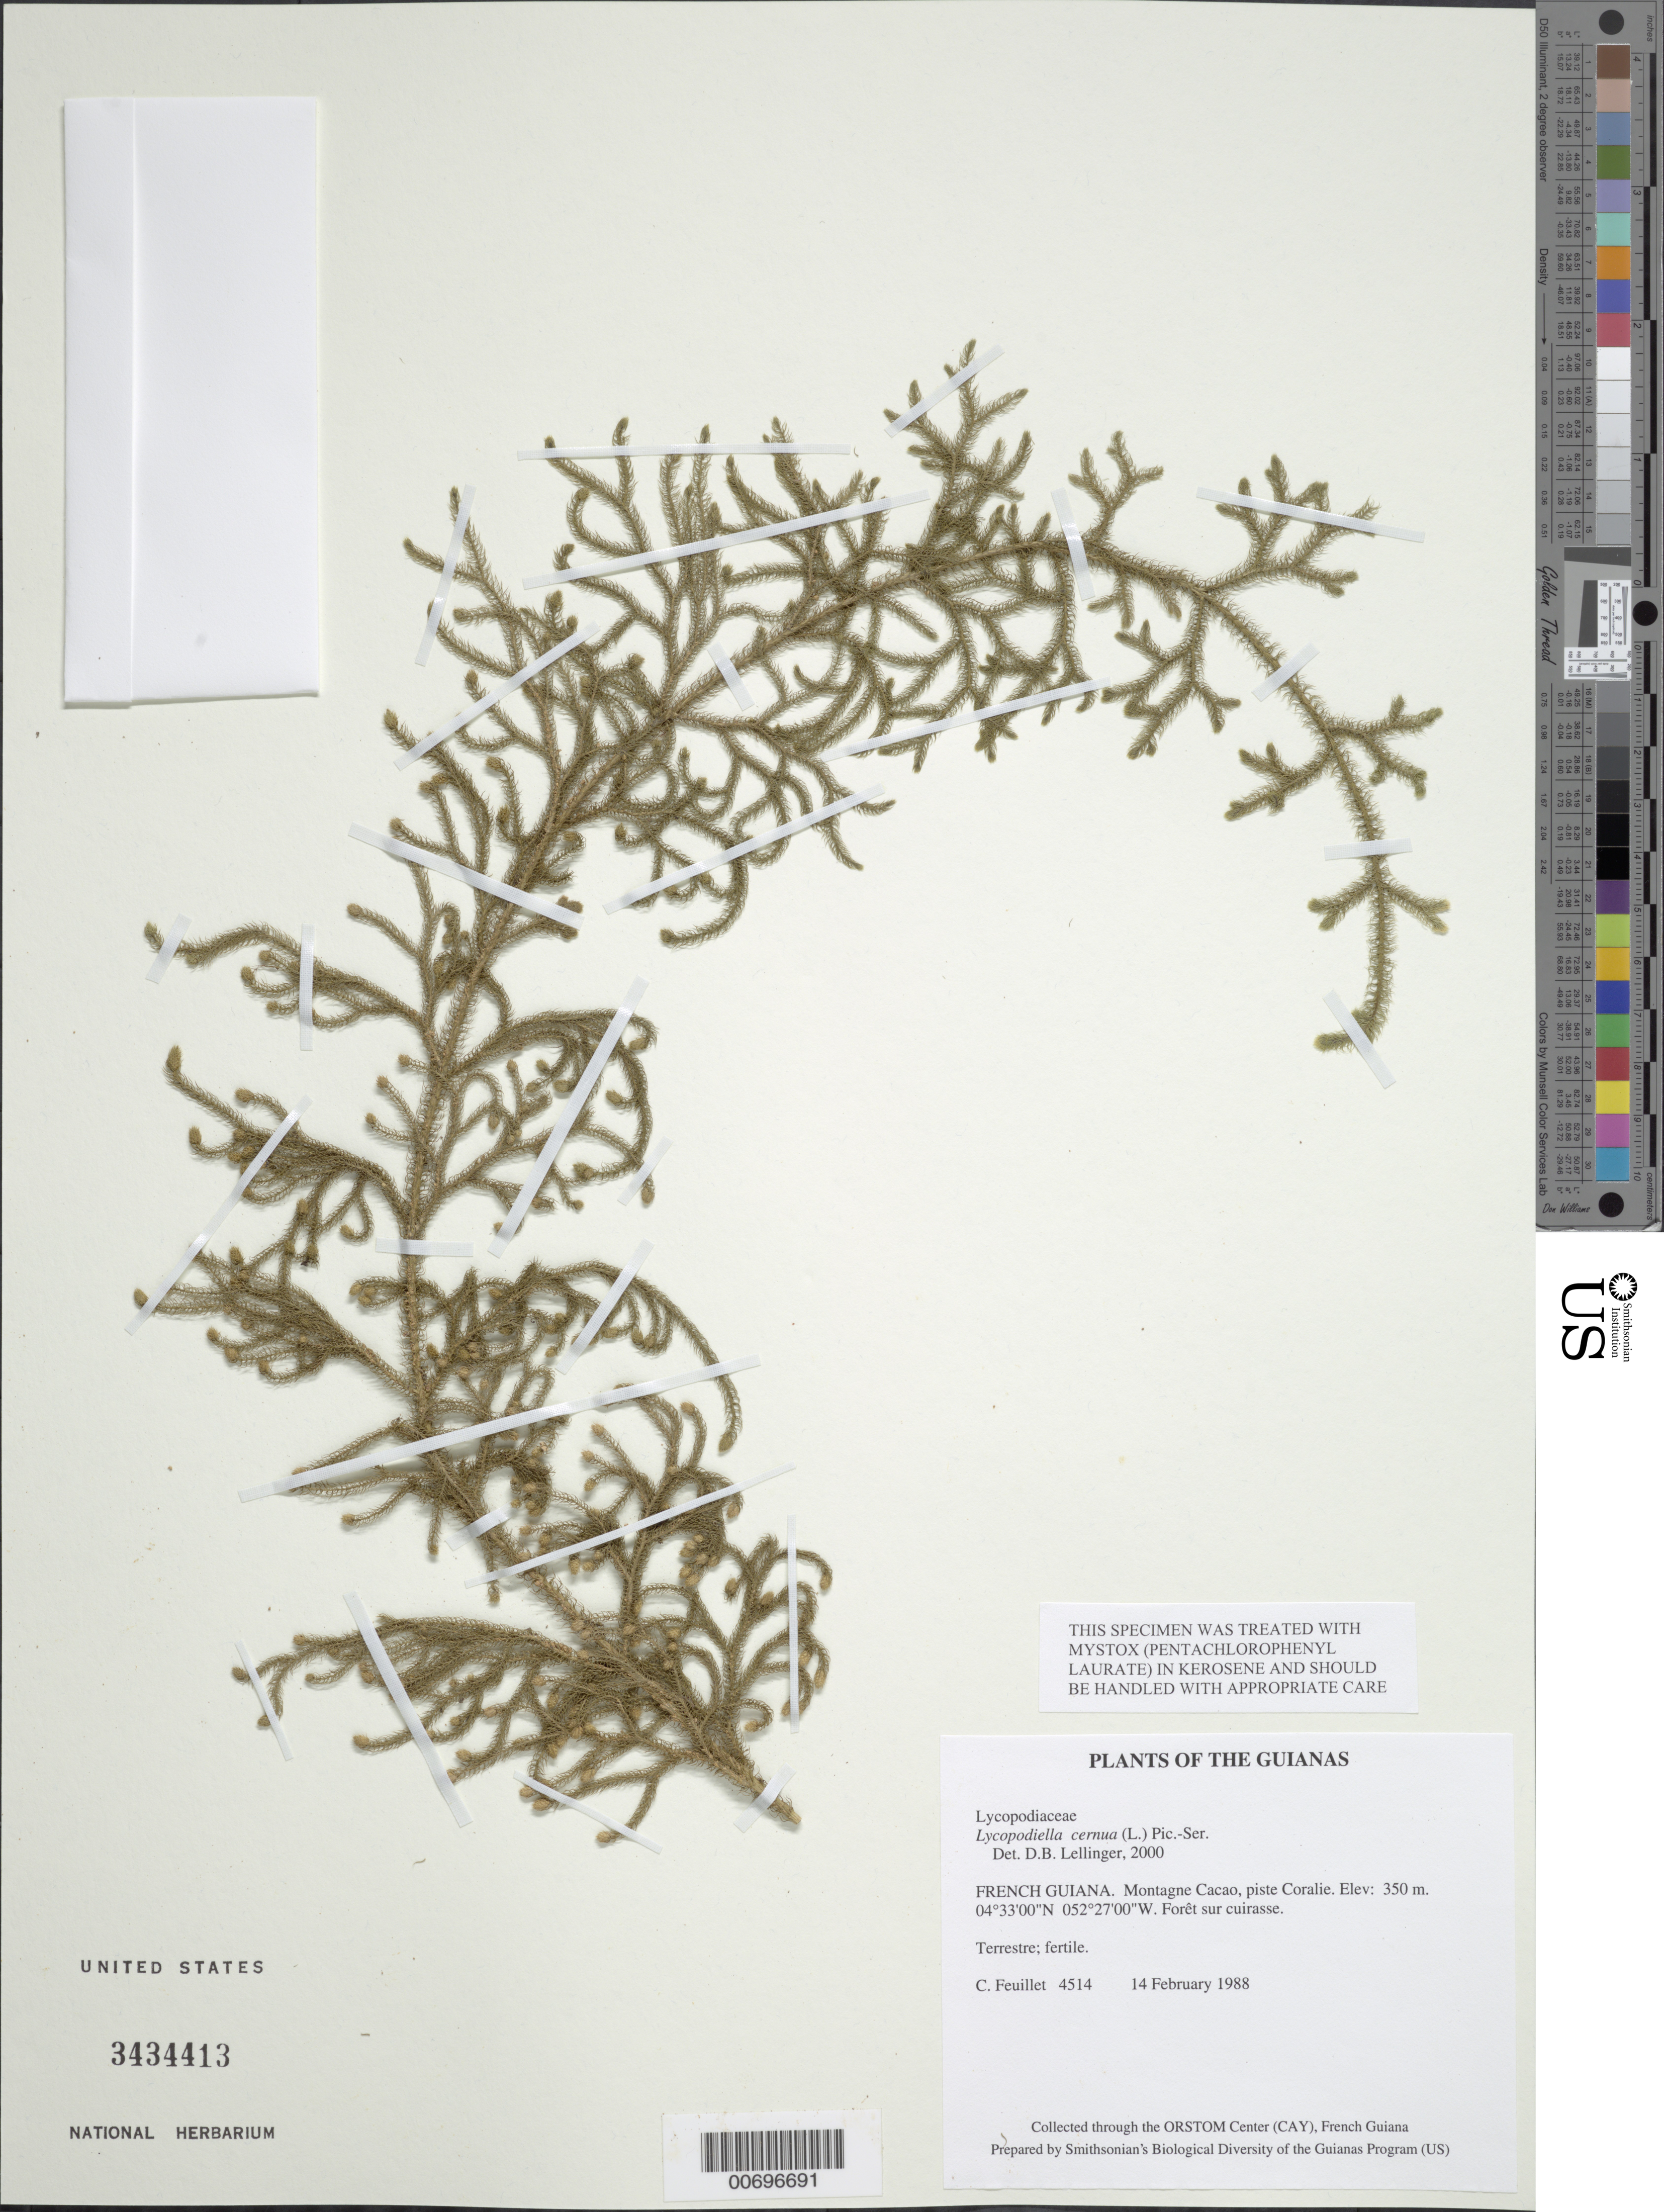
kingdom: Plantae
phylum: Tracheophyta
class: Lycopodiopsida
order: Lycopodiales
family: Lycopodiaceae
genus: Palhinhaea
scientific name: Palhinhaea cernua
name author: (L.) Vasc. & Franco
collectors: C. Feuillet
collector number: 4514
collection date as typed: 14 Feb 1988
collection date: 1988-02-14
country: French Guiana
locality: Montagne Cacao, piste Coralie - Bassin de la Comté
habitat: Forêt sur cuirasse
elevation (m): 350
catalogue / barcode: US 3434413